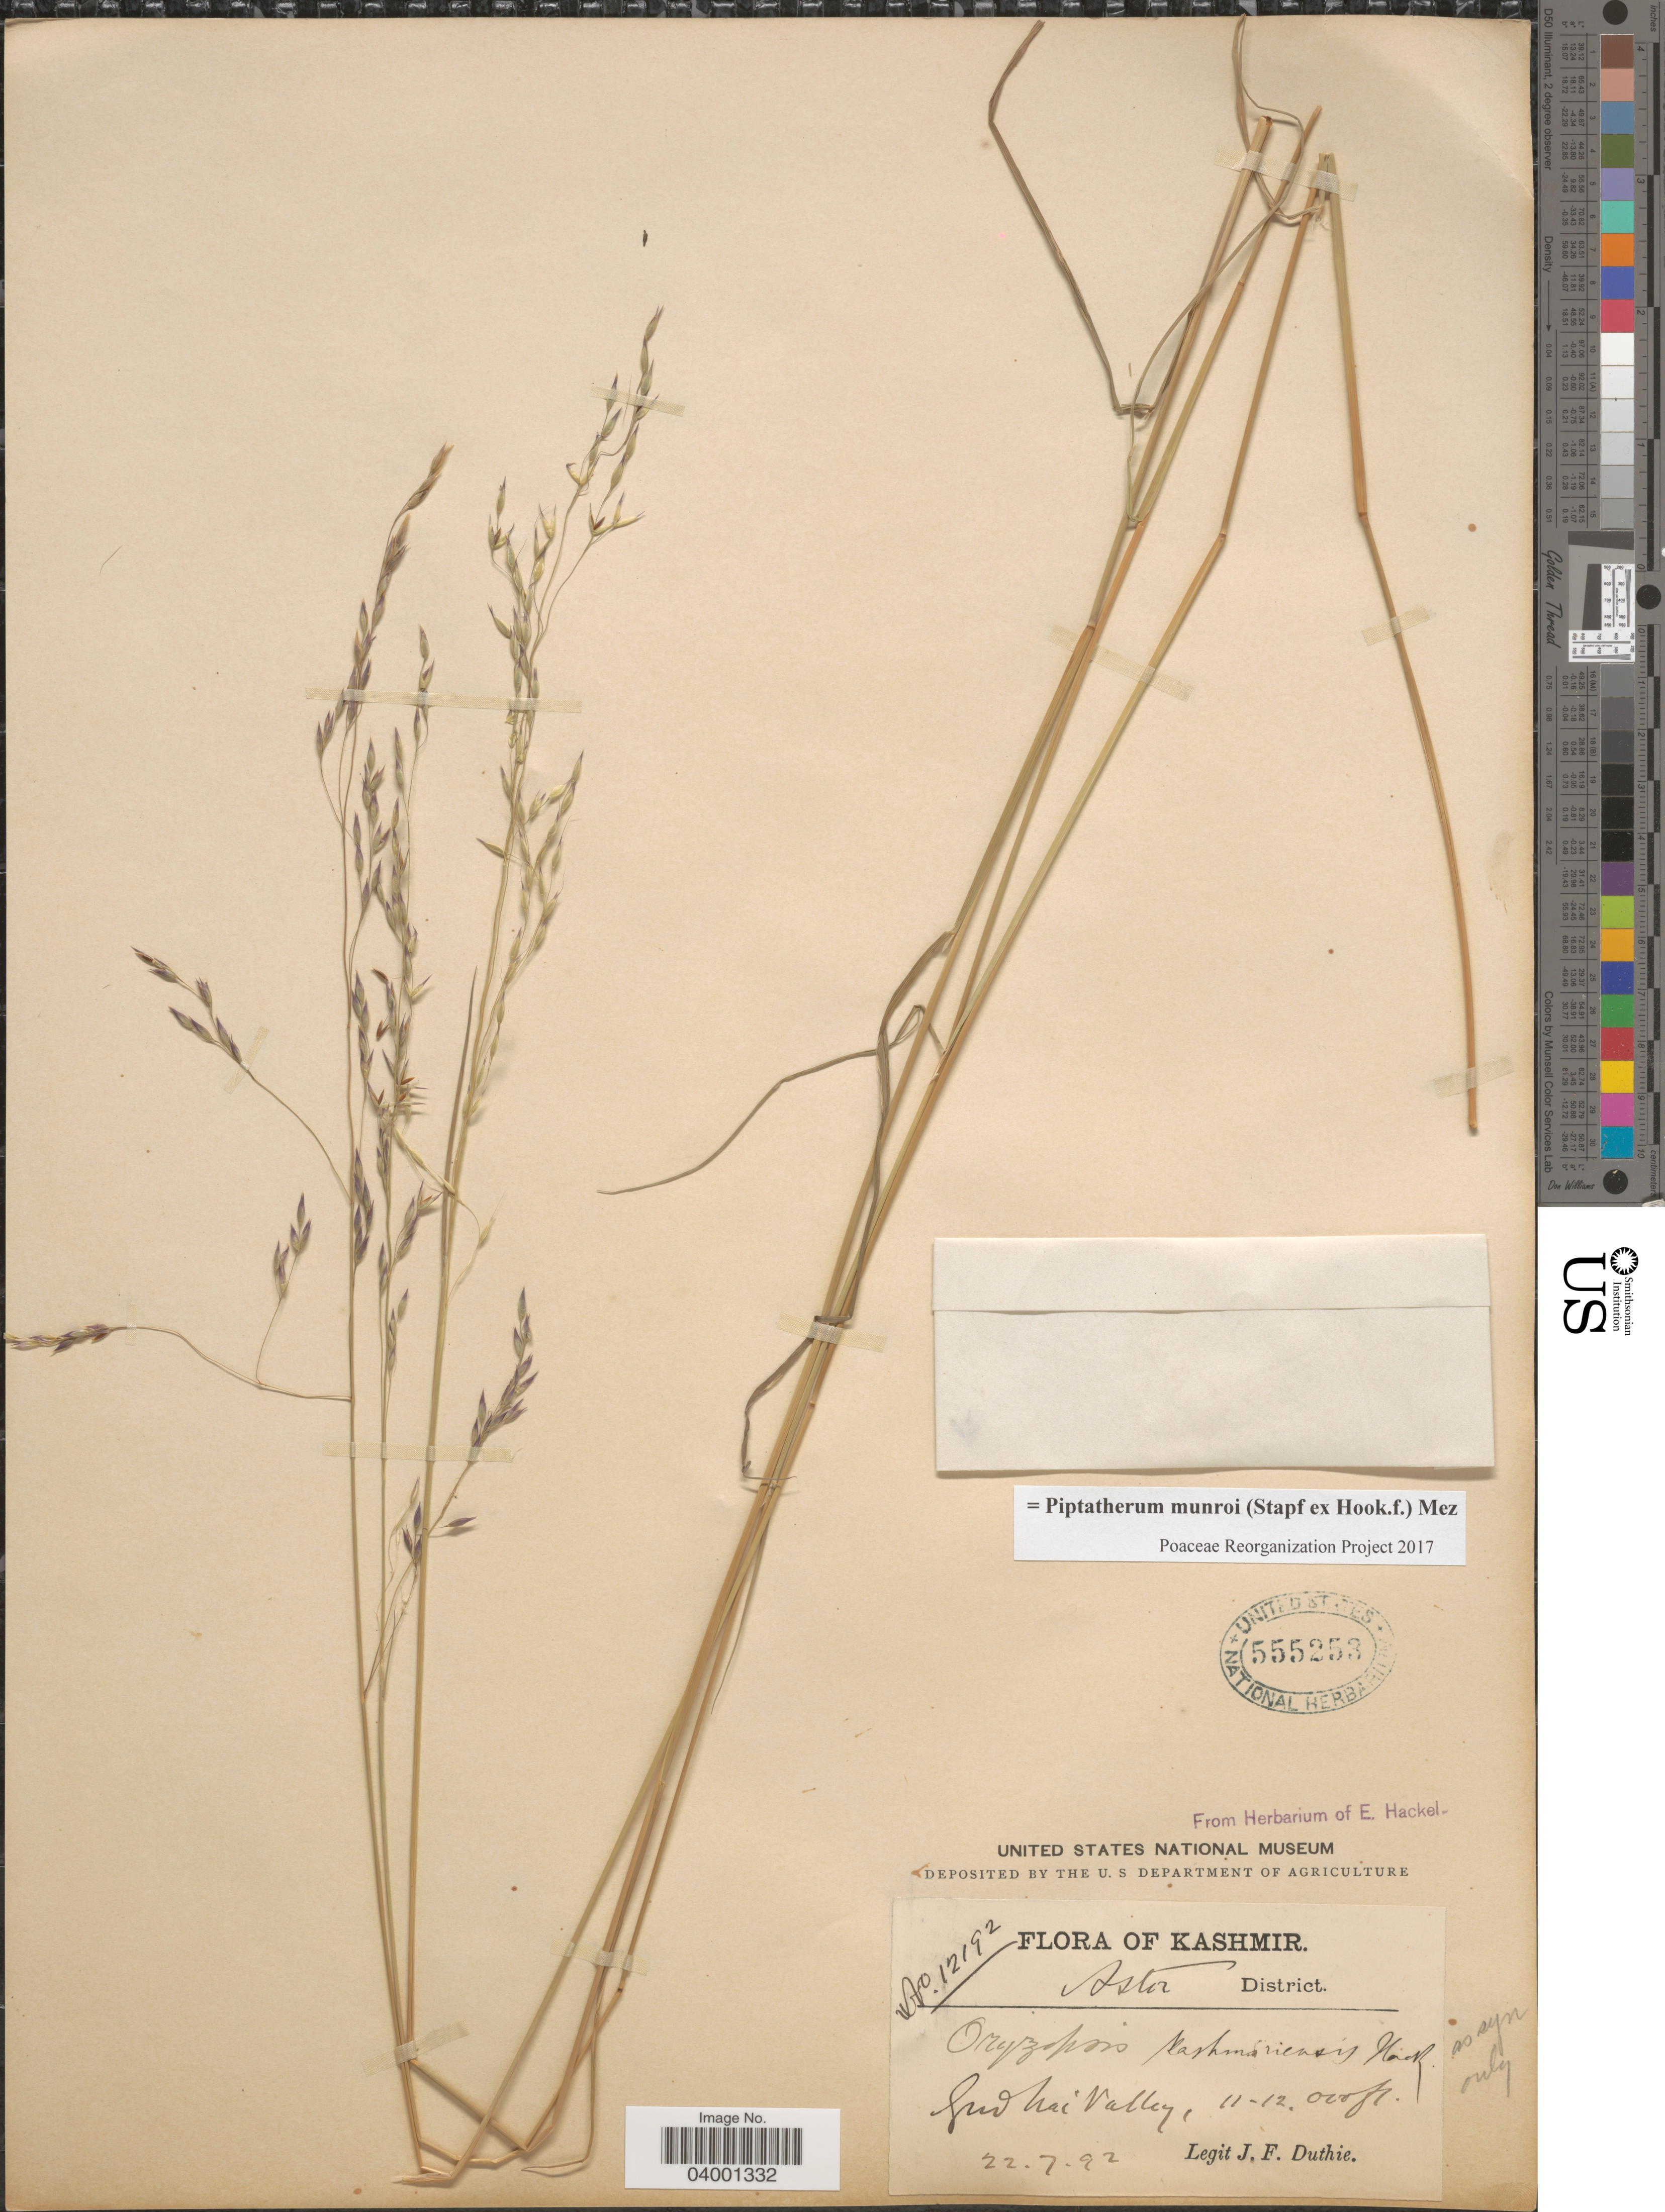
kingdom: Plantae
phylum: Tracheophyta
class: Liliopsida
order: Poales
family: Poaceae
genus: Piptatherum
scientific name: Piptatherum munroi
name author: (Stapf) Mez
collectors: J. F. Duthie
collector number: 12192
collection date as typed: Transcribed d/m/y: 22/7/92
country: India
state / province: Jammu and Kashmir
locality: Kashmir. Astor District. Gudhai Valley.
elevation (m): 3353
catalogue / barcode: US 555253